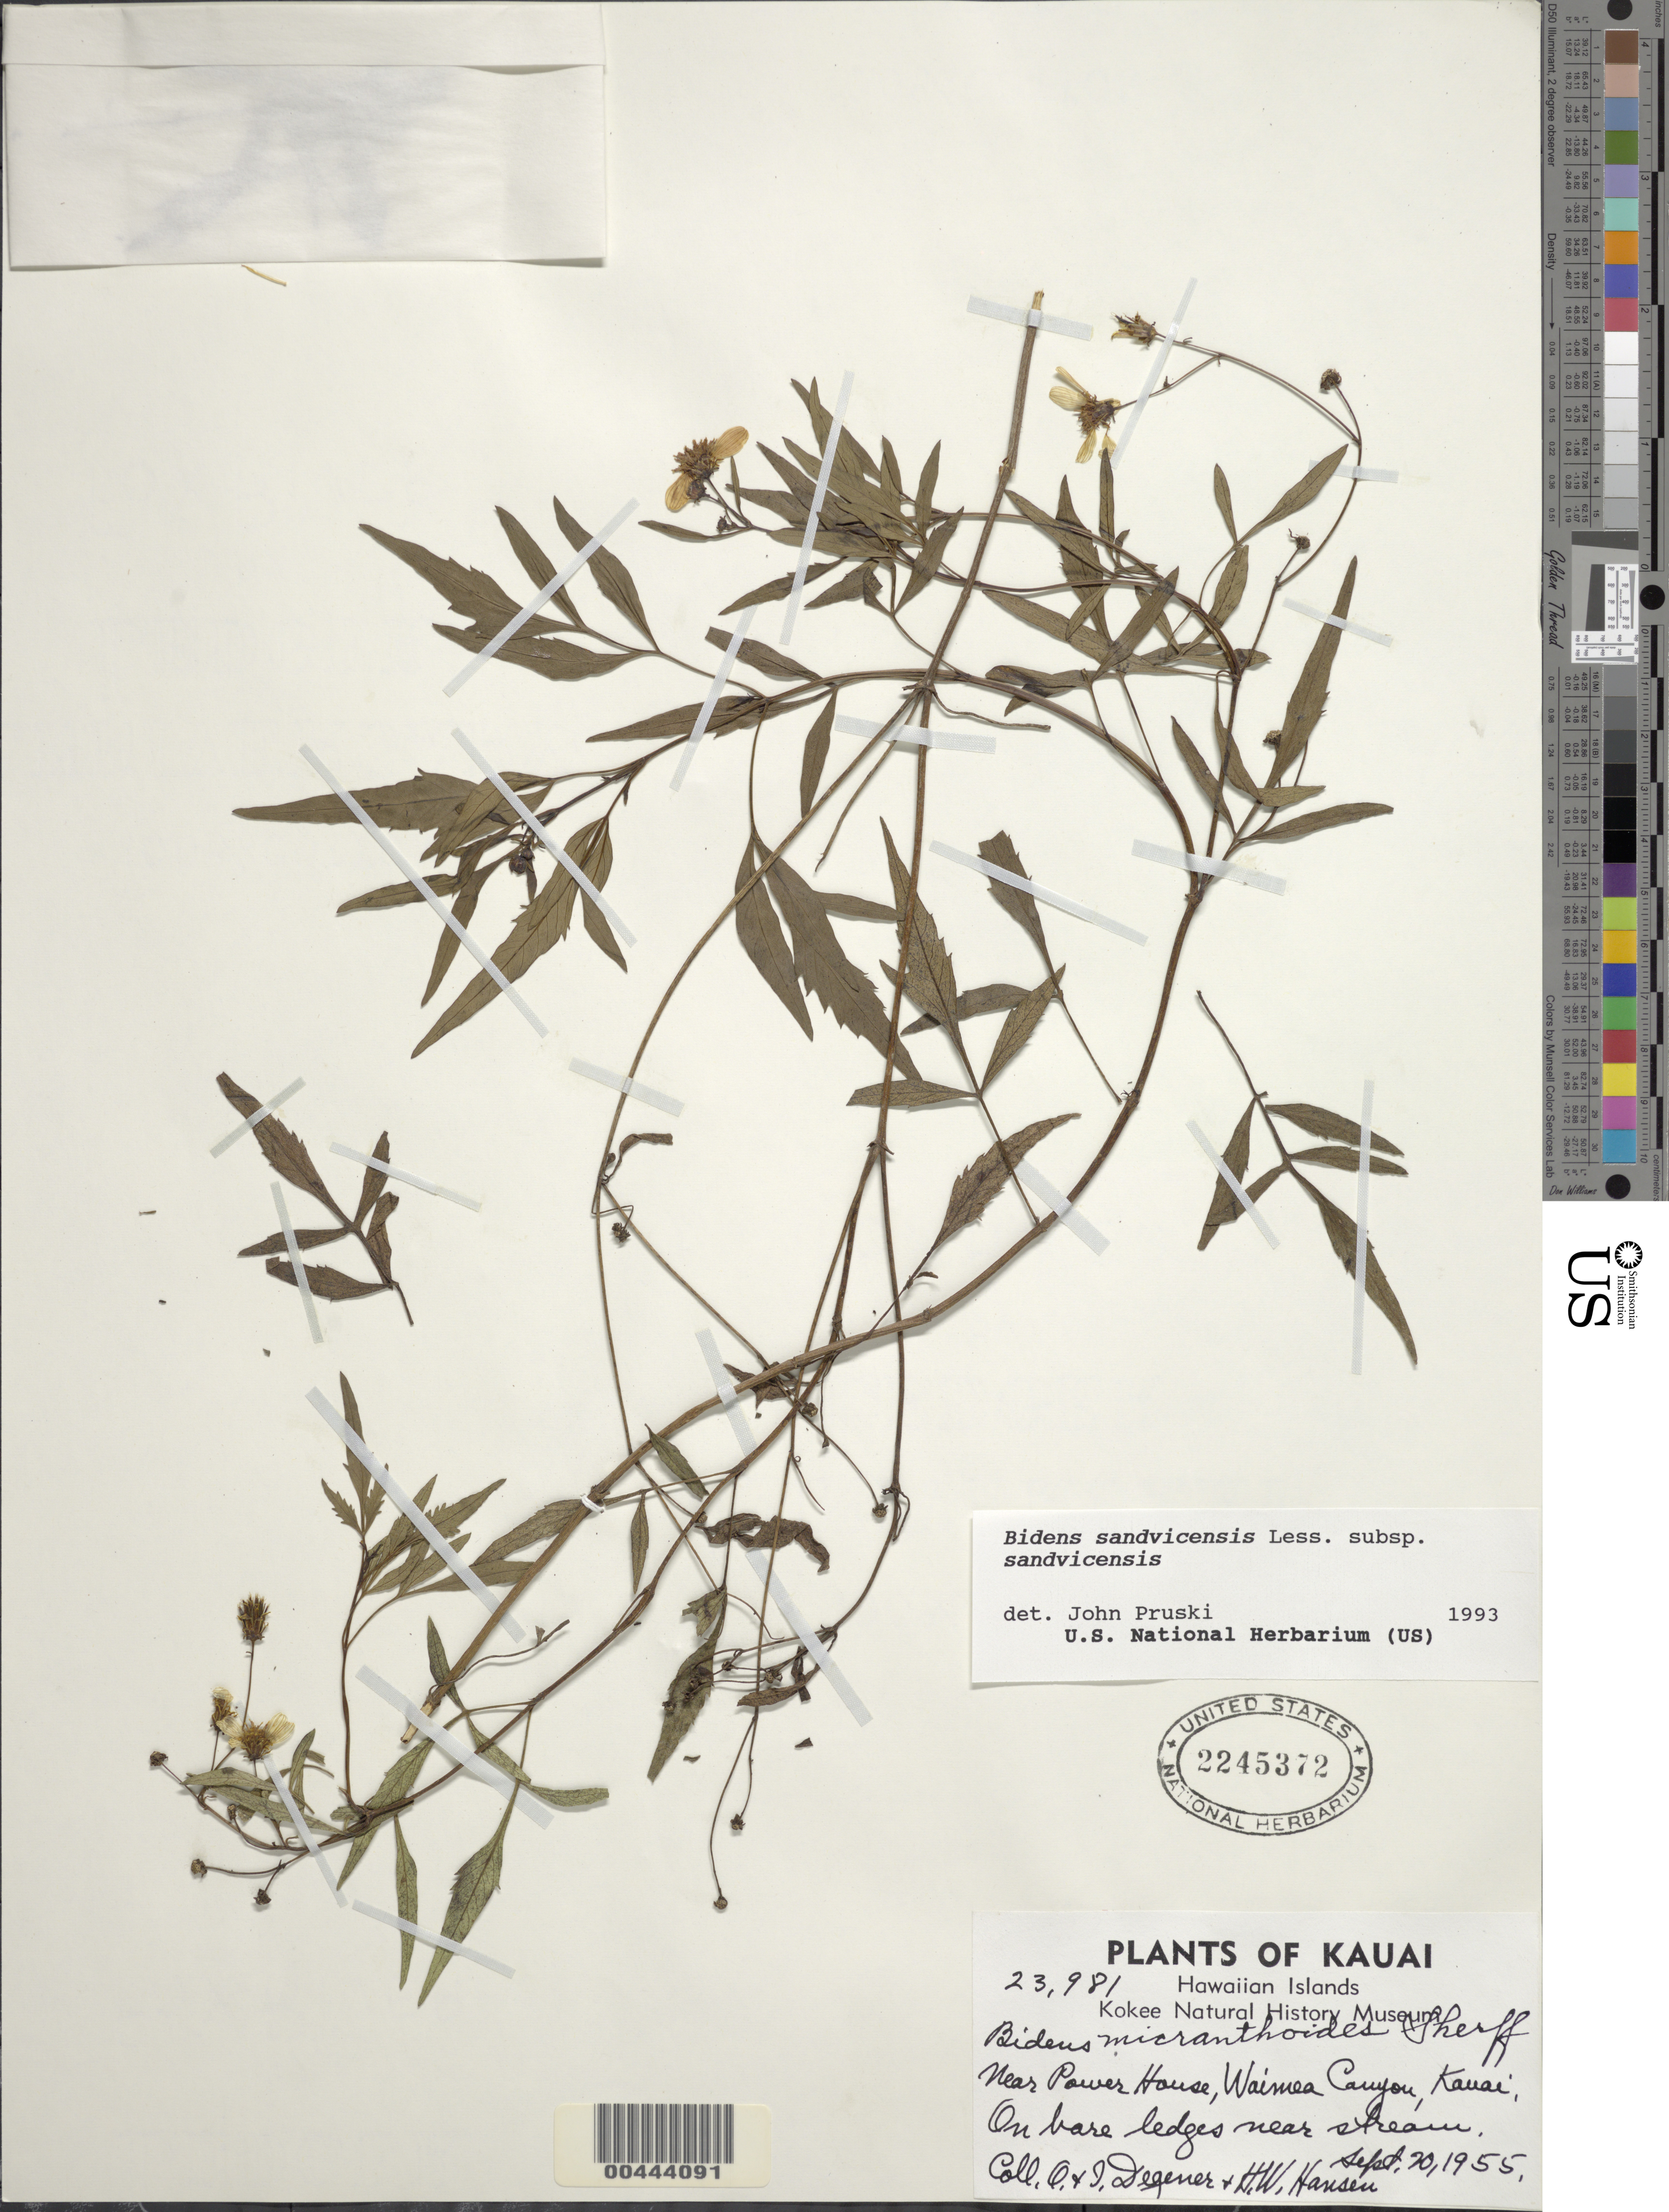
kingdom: Plantae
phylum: Tracheophyta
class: Magnoliopsida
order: Asterales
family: Asteraceae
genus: Bidens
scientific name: Bidens sandvicensis subsp. sandvicensis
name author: Less.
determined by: Pruski, J. F.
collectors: O. Degener, I. Degener & H. Hansen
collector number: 23981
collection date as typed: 20 Sep 1955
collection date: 1955-09-20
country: United States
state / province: Hawaii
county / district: Kauai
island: Kaua'i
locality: Near Power House, Waimea Canyon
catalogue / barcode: US 2245372